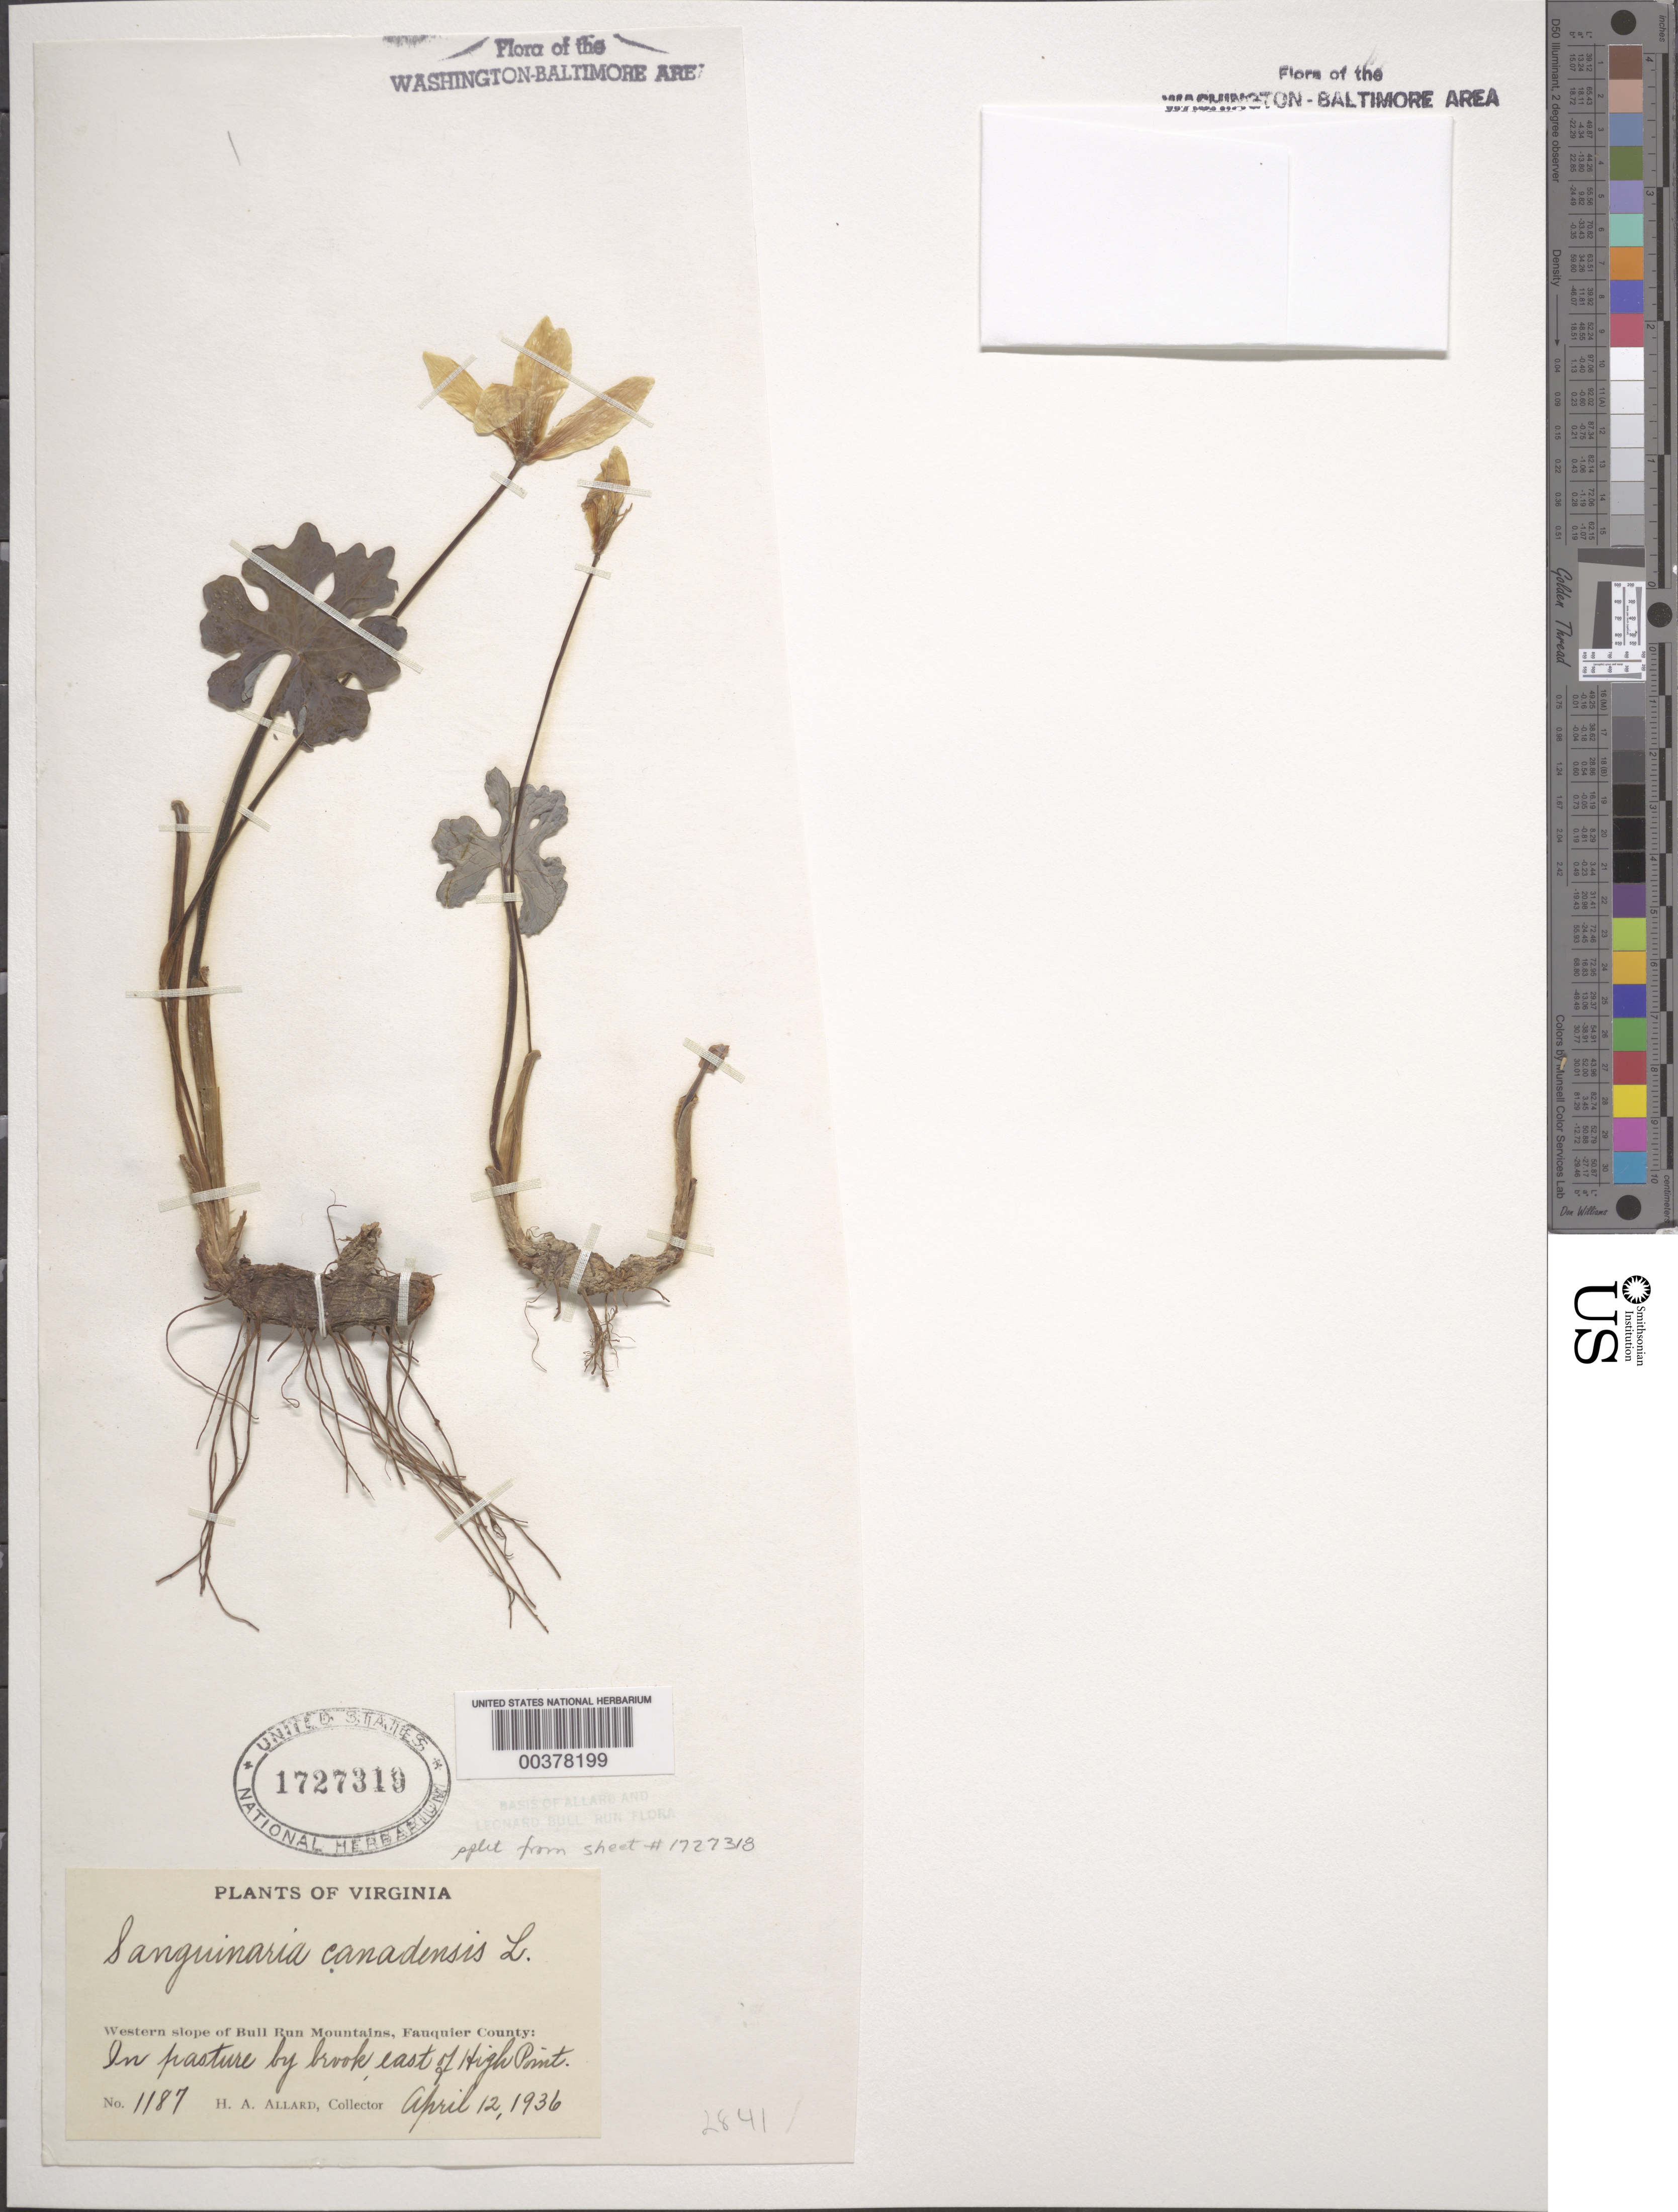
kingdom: Plantae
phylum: Tracheophyta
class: Magnoliopsida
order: Ranunculales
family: Papaveraceae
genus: Sanguinaria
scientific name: Sanguinaria canadensis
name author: L.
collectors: H. A. Allard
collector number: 1187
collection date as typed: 12 Apr 1936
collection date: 1936-04-12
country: United States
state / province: Virginia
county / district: Fauquier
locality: Western slope of Bull Run Mts.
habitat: In pasture by brook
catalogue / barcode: US 1727319